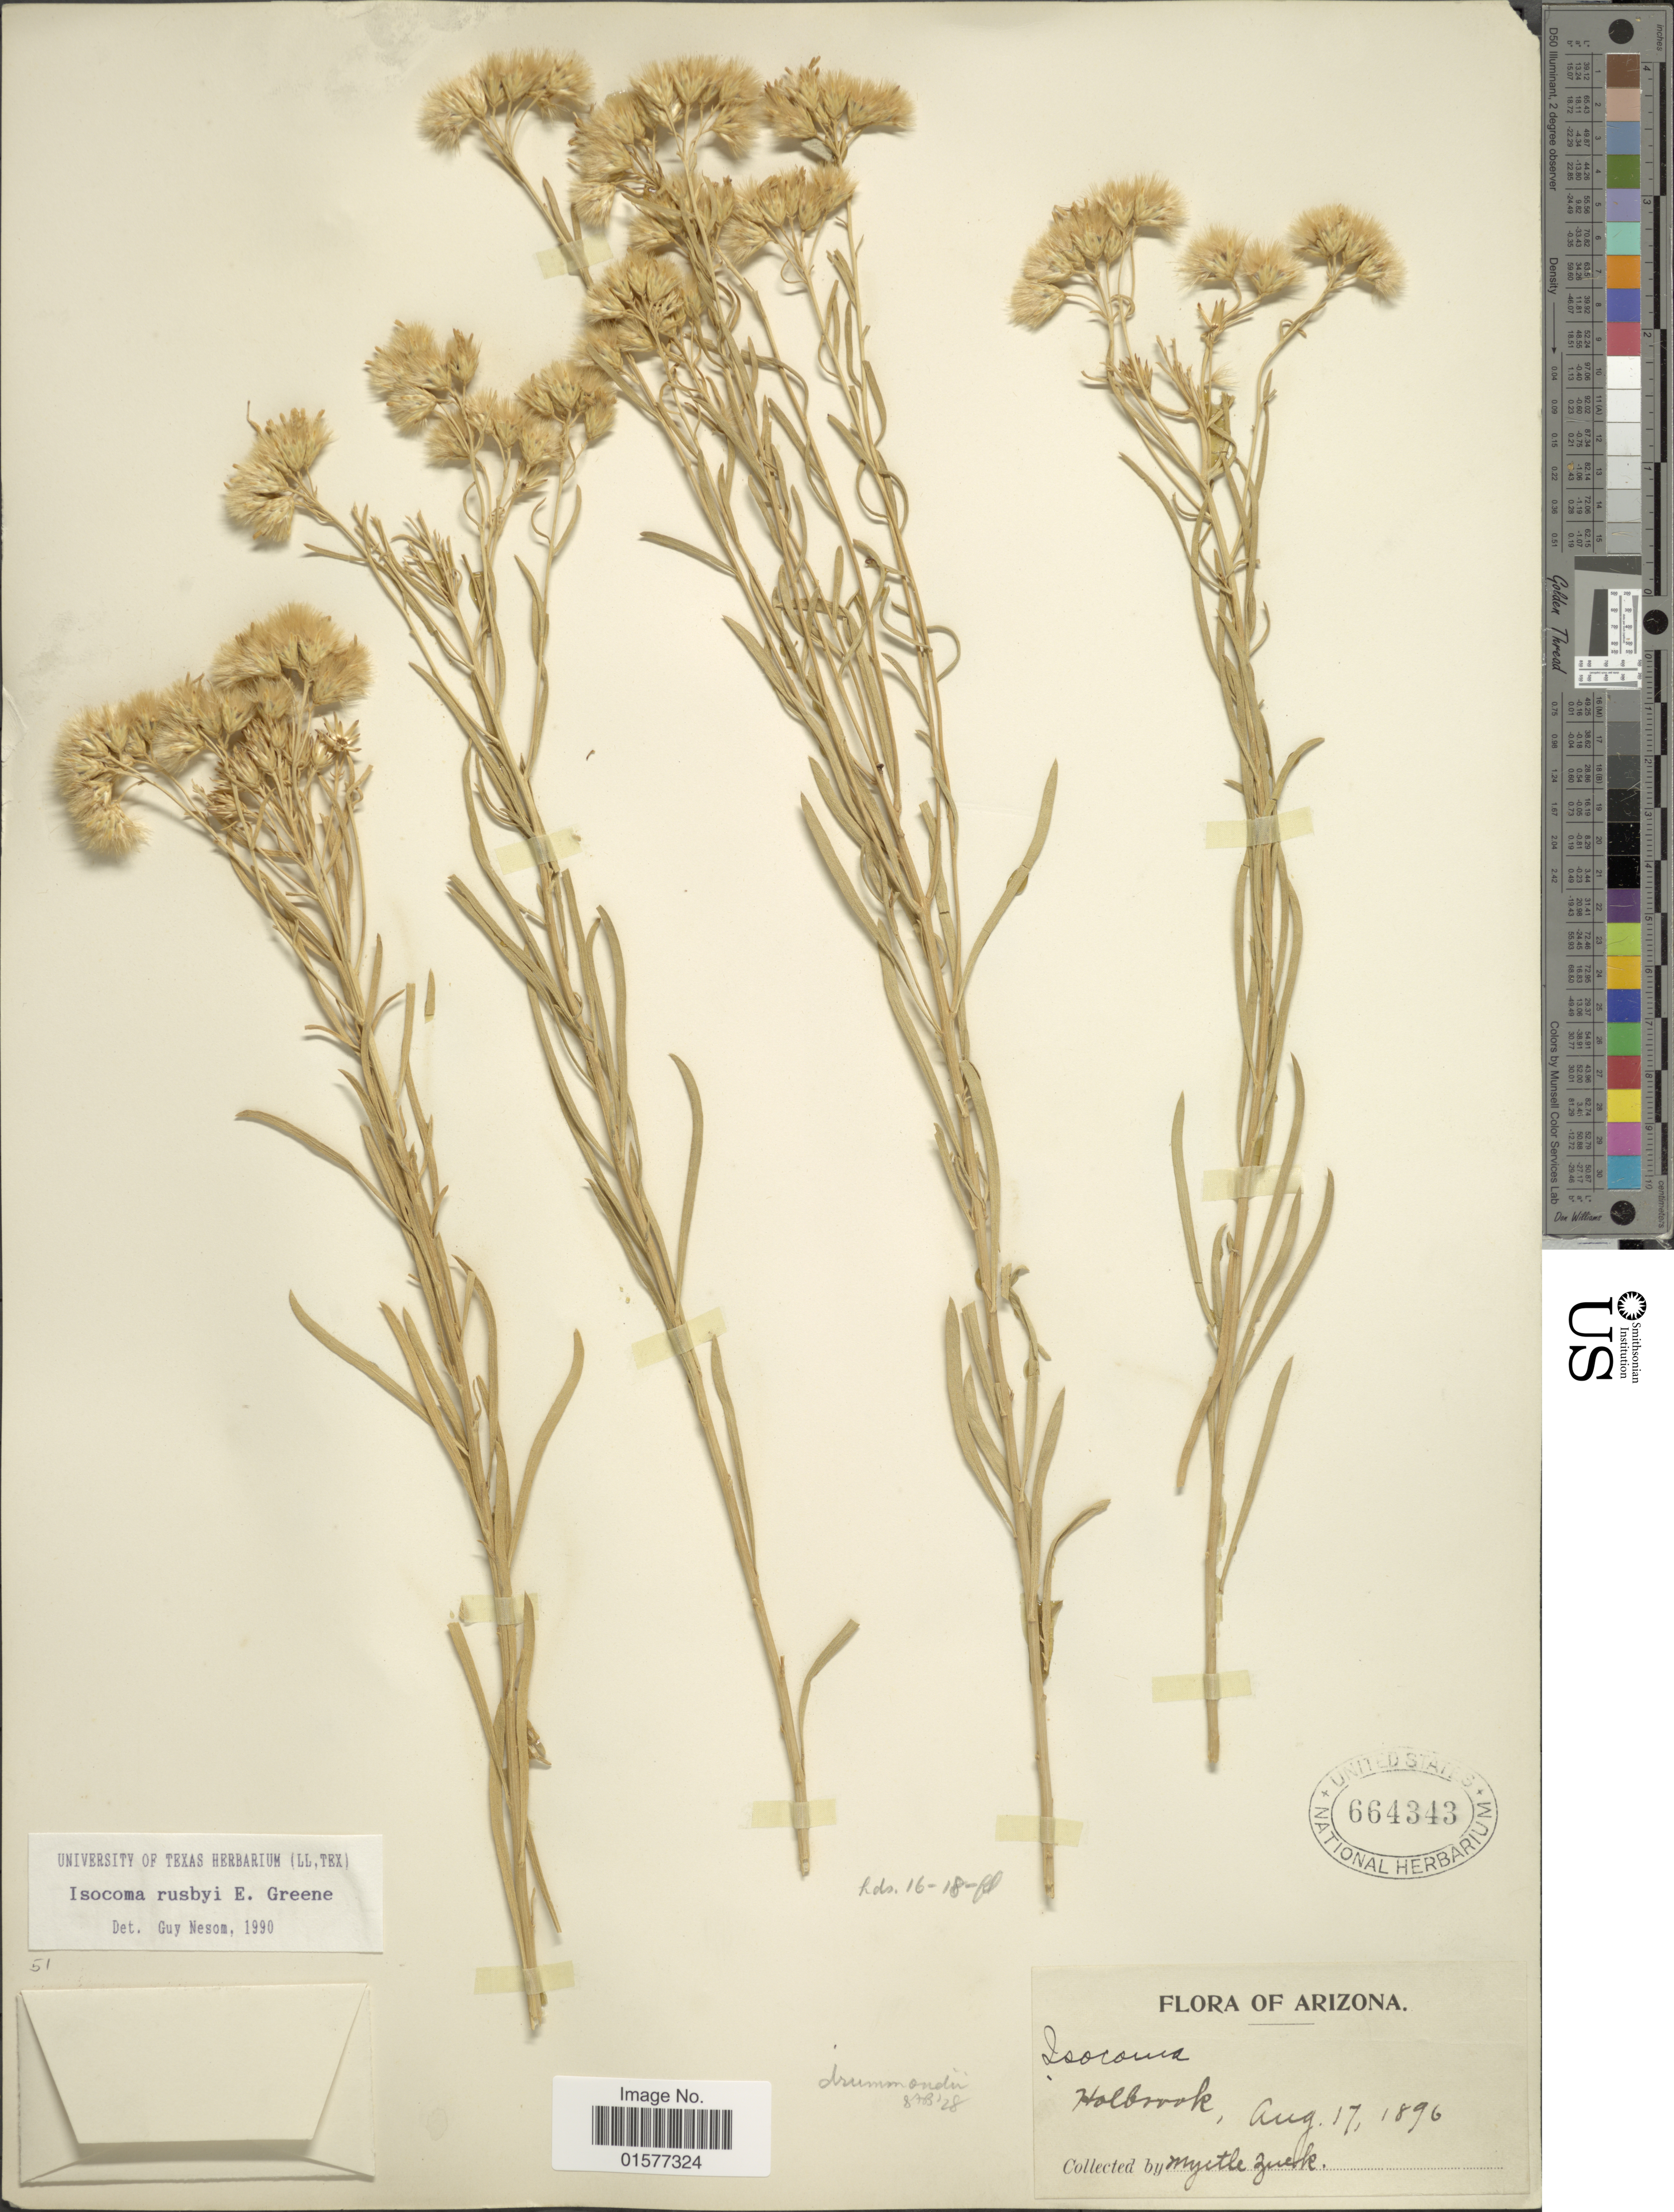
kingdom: Plantae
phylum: Tracheophyta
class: Magnoliopsida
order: Asterales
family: Asteraceae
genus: Isocoma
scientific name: Isocoma rusbyi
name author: Greene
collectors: M. Zuck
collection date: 1896-08-17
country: United States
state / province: Arizona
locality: Holbrook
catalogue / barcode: US 664343